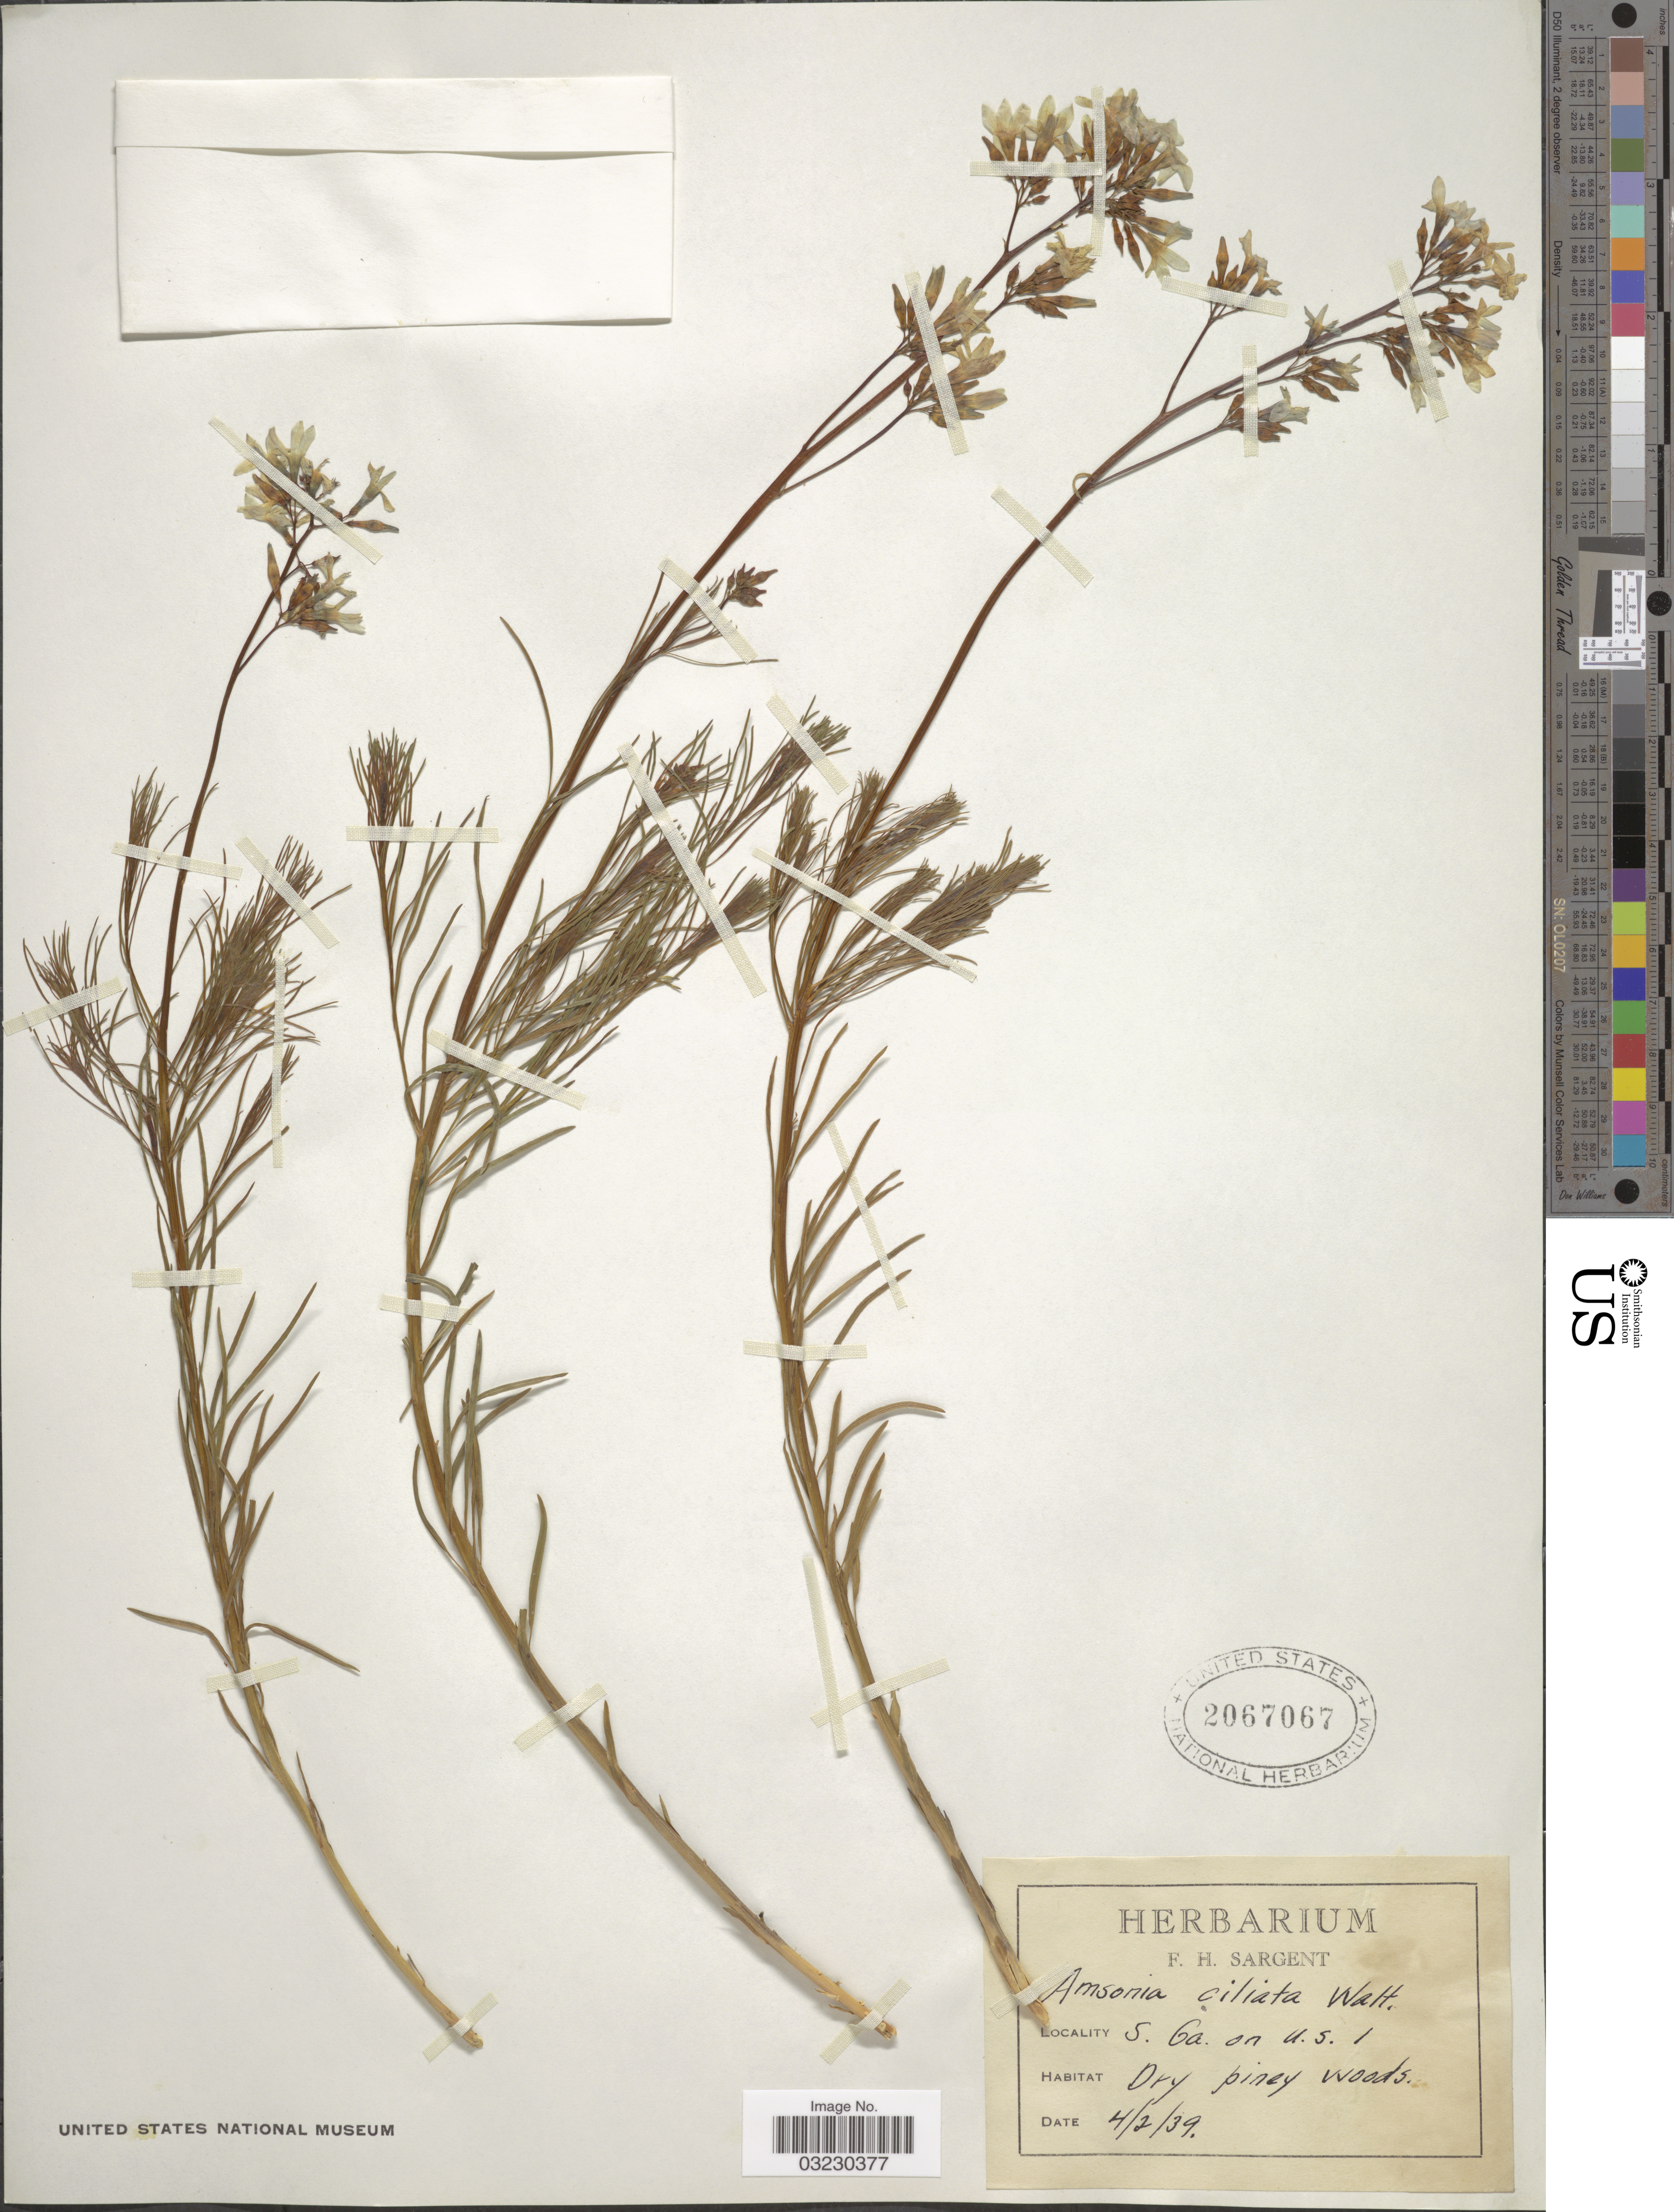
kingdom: Plantae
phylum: Tracheophyta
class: Magnoliopsida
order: Gentianales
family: Apocynaceae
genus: Amsonia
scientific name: Amsonia ciliata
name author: Walter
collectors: F. H. Sargent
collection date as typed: Transcribed d/m/y: 4/2/39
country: United States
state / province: South Carolina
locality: S. Ca. on U. S. I.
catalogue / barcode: US 2067067